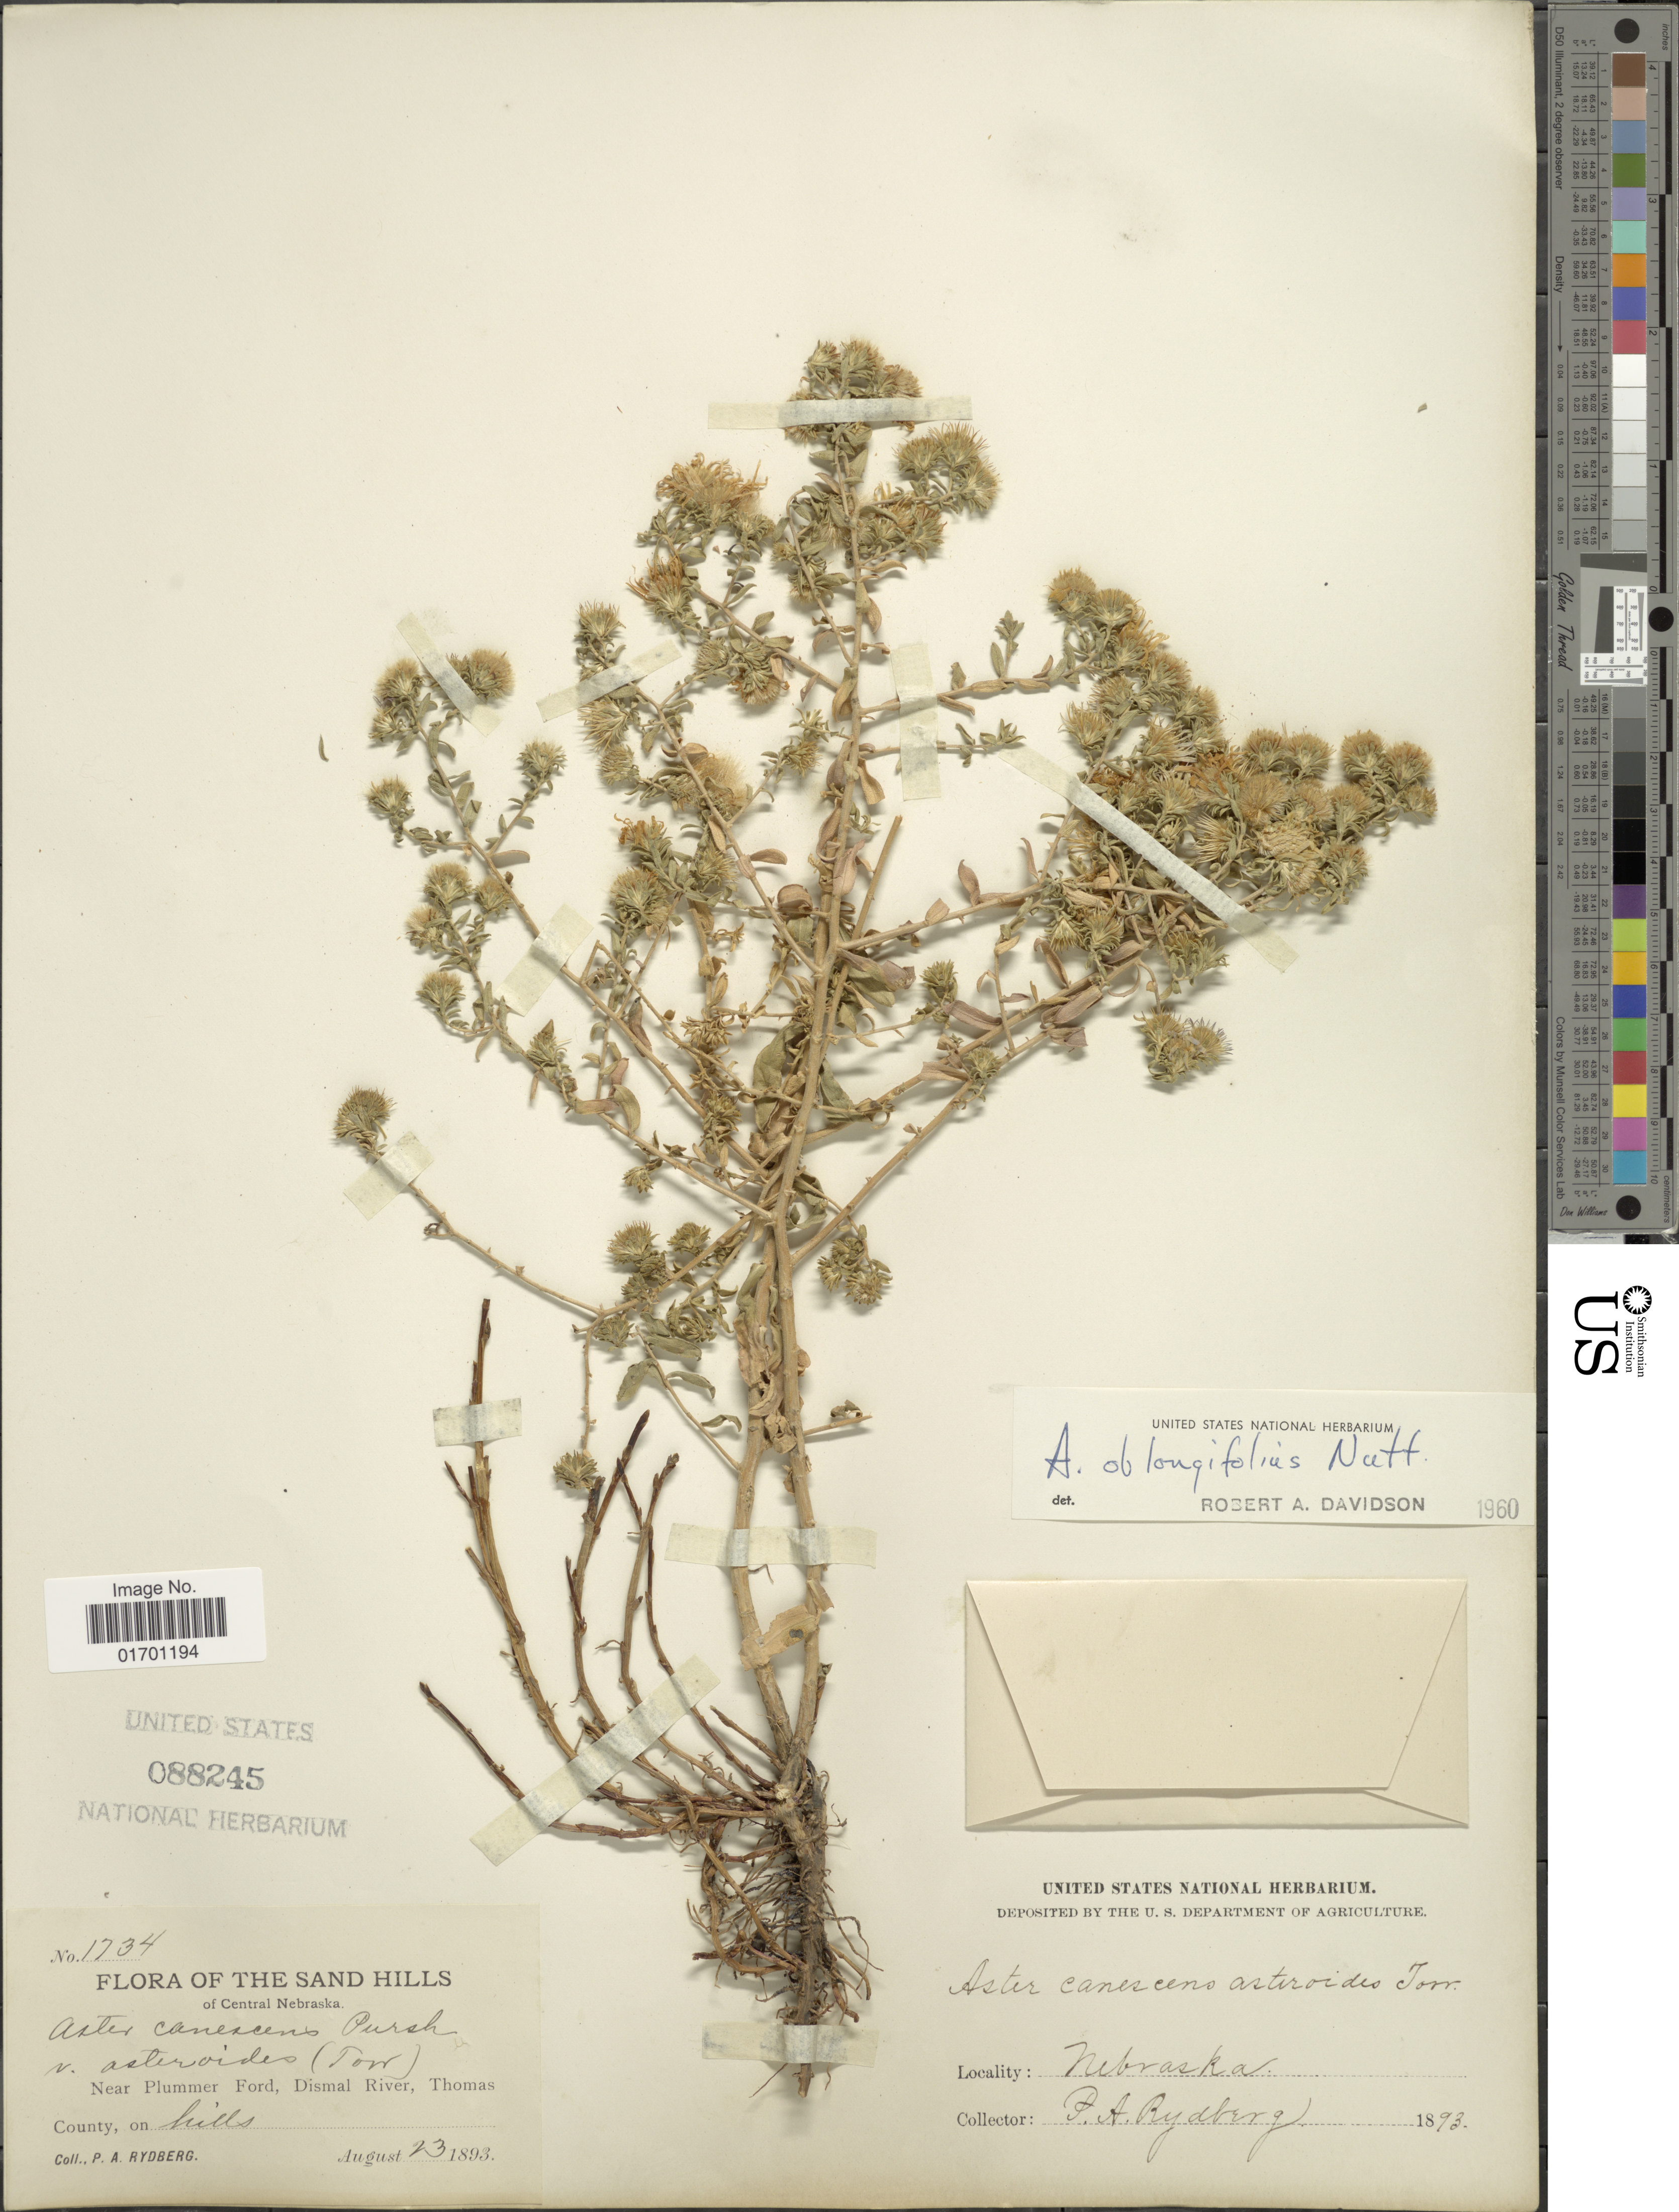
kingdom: Plantae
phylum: Tracheophyta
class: Magnoliopsida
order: Asterales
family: Asteraceae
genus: Symphyotrichum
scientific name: Symphyotrichum oblongifolium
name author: (Nutt.) G.L. Nesom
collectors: P. A. Rydberg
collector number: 1734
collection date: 1893-08-23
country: United States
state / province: Nebraska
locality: Near Plummer Ford, Dismal River, Thomas County, on hills.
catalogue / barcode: US 88245